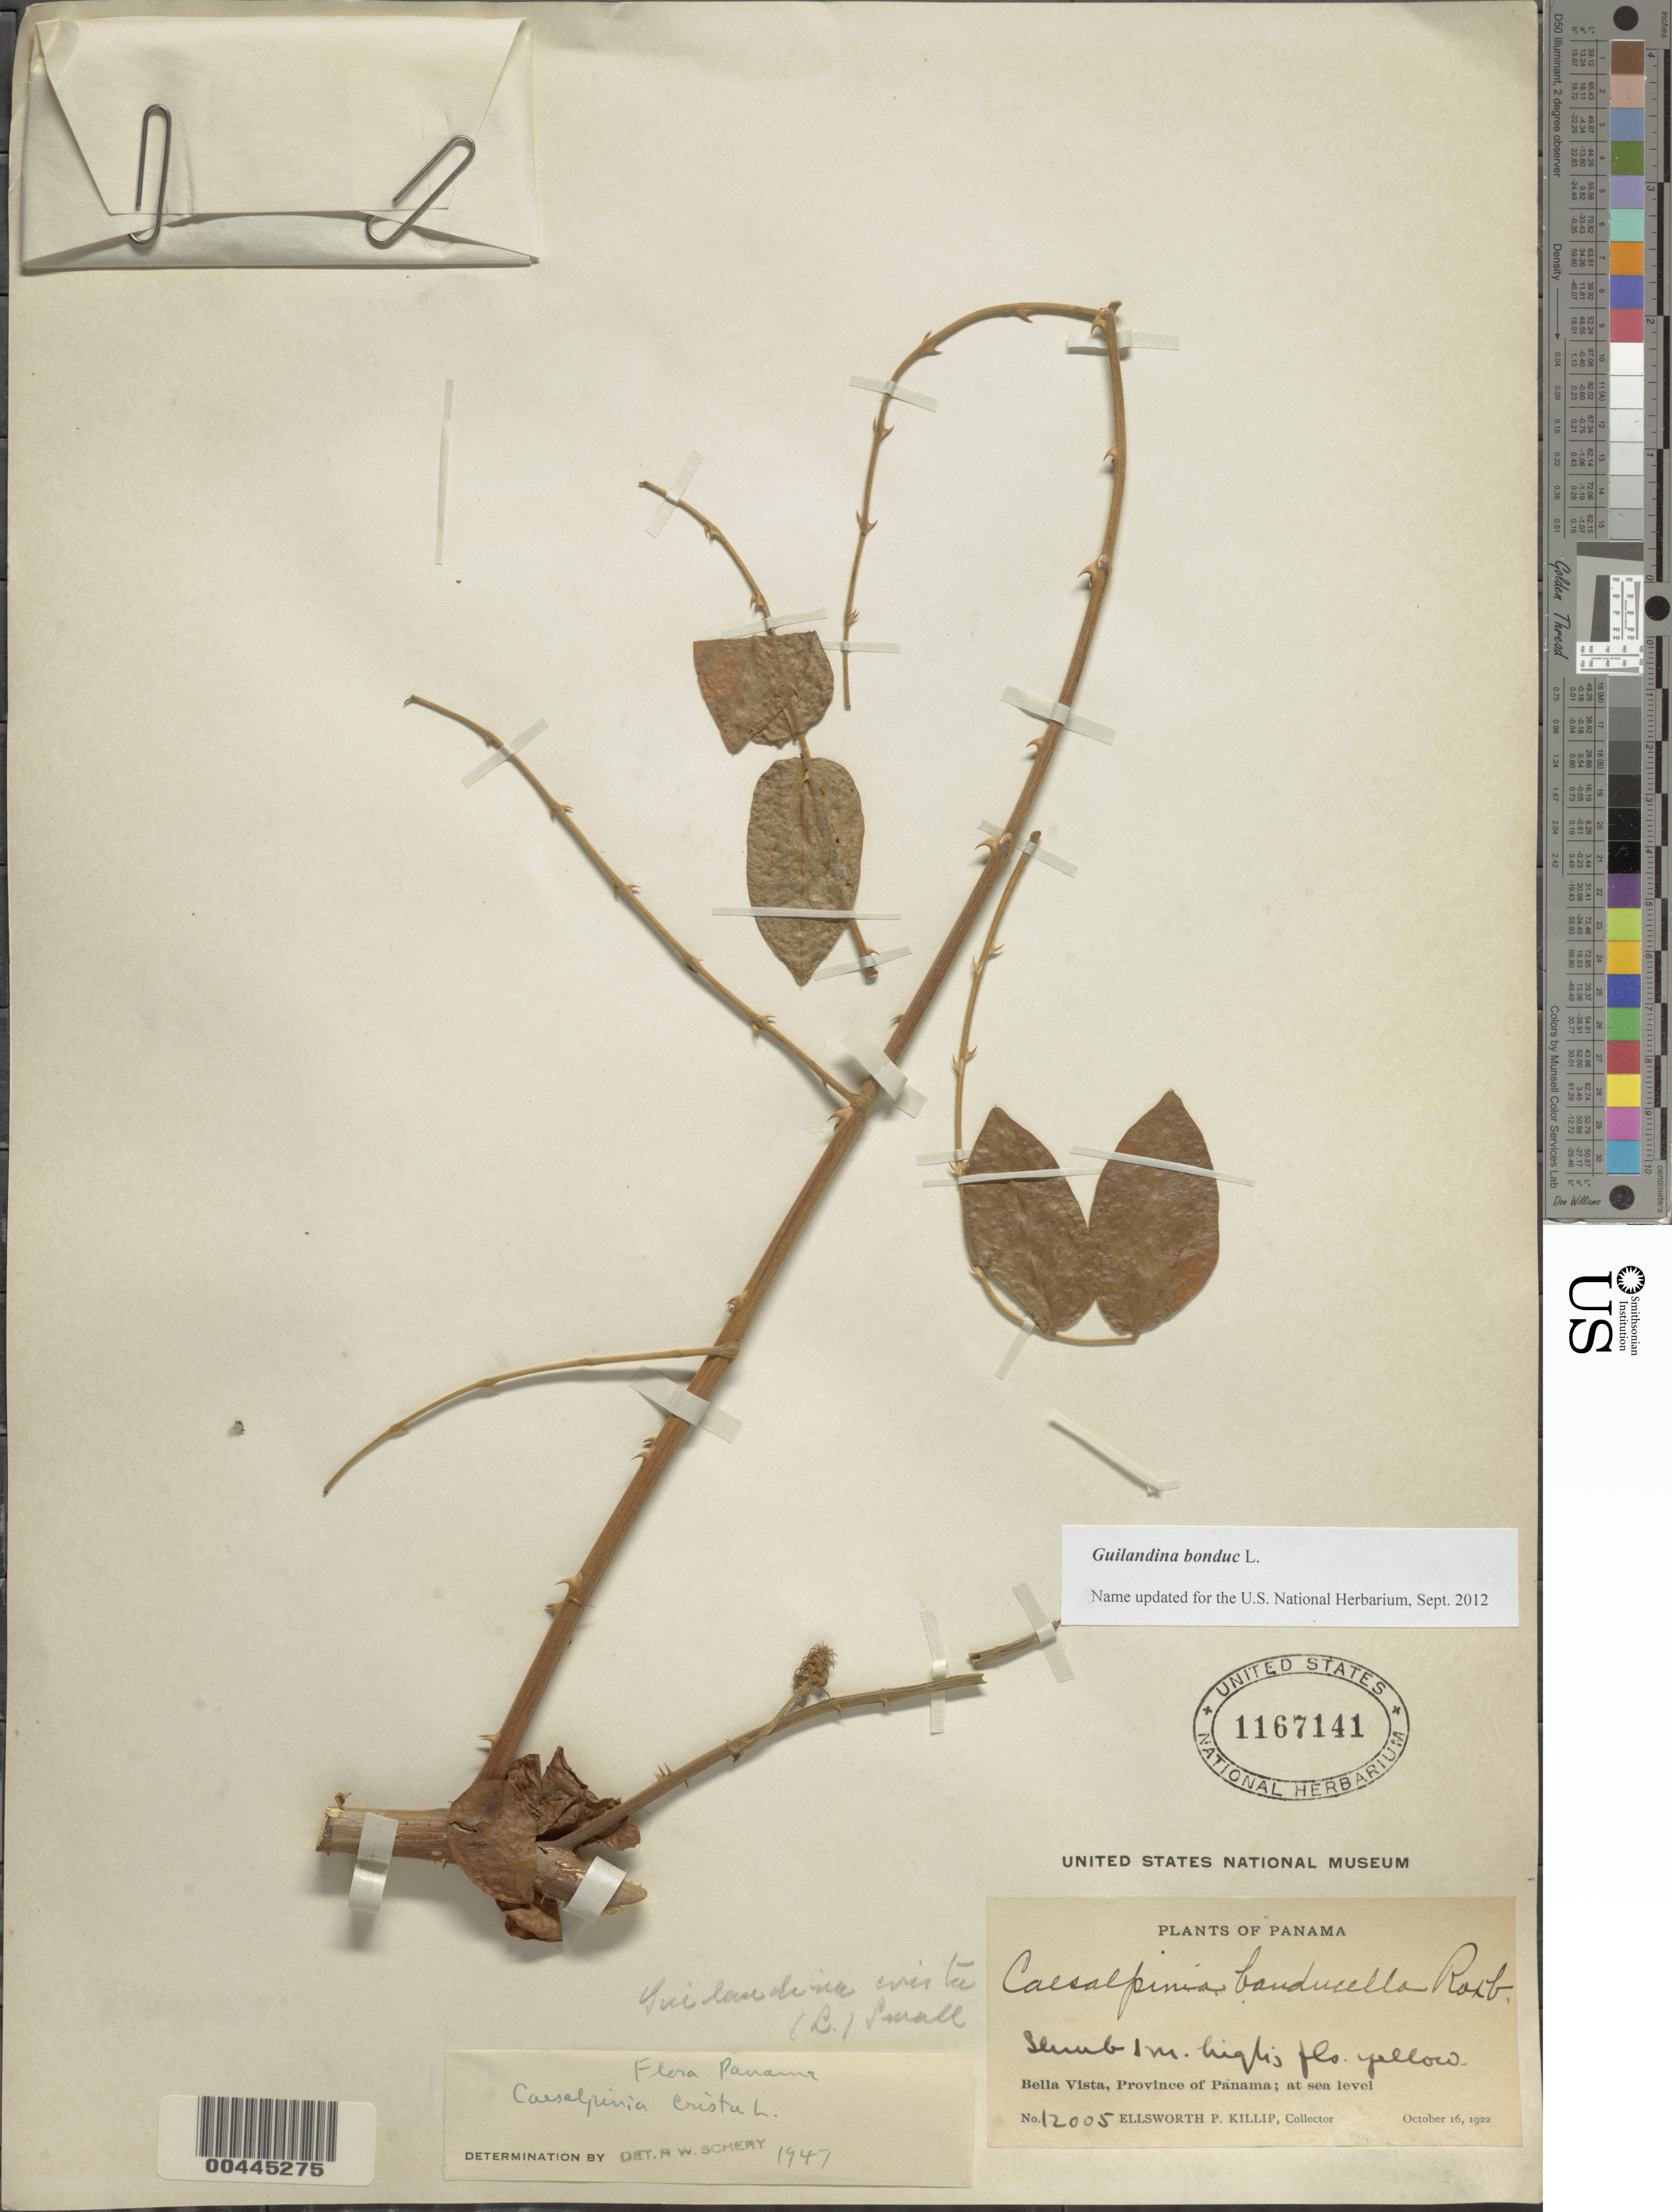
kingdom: Plantae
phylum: Tracheophyta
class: Magnoliopsida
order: Fabales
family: Fabaceae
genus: Guilandina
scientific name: Guilandina bonduc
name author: L.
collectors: E. P. Killip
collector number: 12005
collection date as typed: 16 Oct 1922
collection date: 1922-10-16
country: Panama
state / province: Panamá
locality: Bella Vista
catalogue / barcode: US 1167141